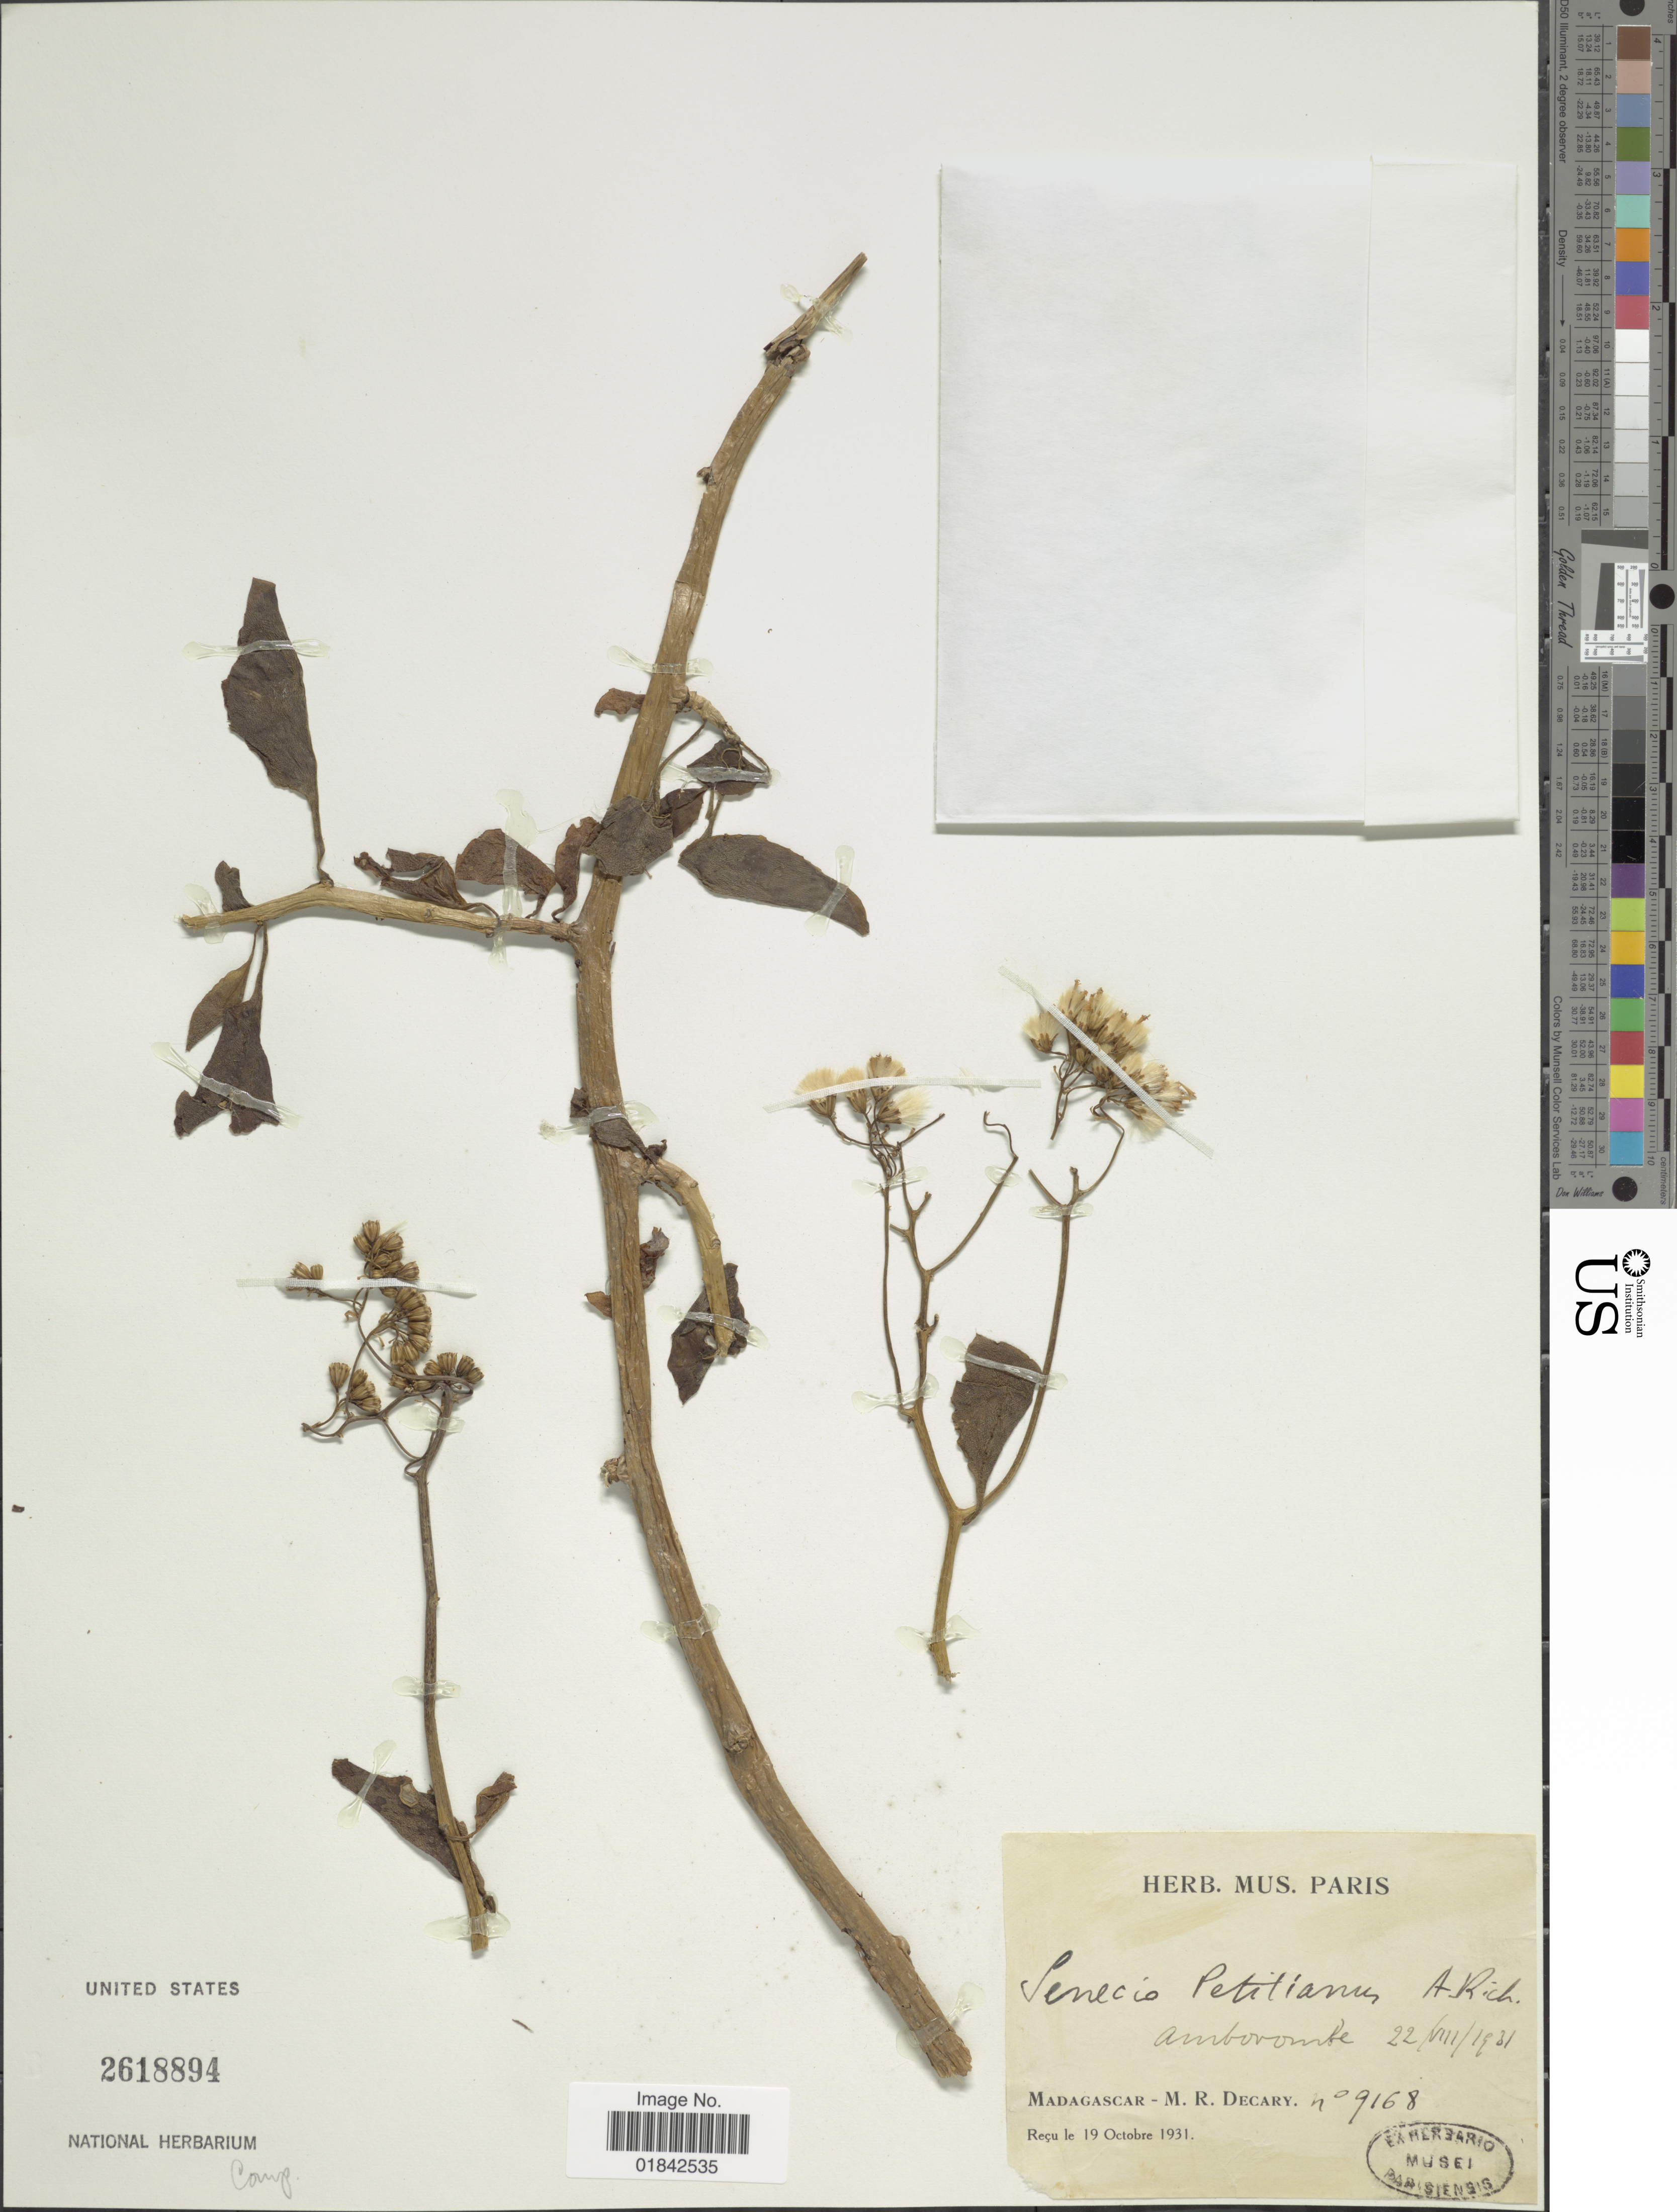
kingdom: Plantae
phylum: Tracheophyta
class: Magnoliopsida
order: Asterales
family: Asteraceae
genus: Senecio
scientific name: Senecio petitianus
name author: A. Rich.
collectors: R. Decary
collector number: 9168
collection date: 1931-10-19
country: Madagascar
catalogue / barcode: US 2618894